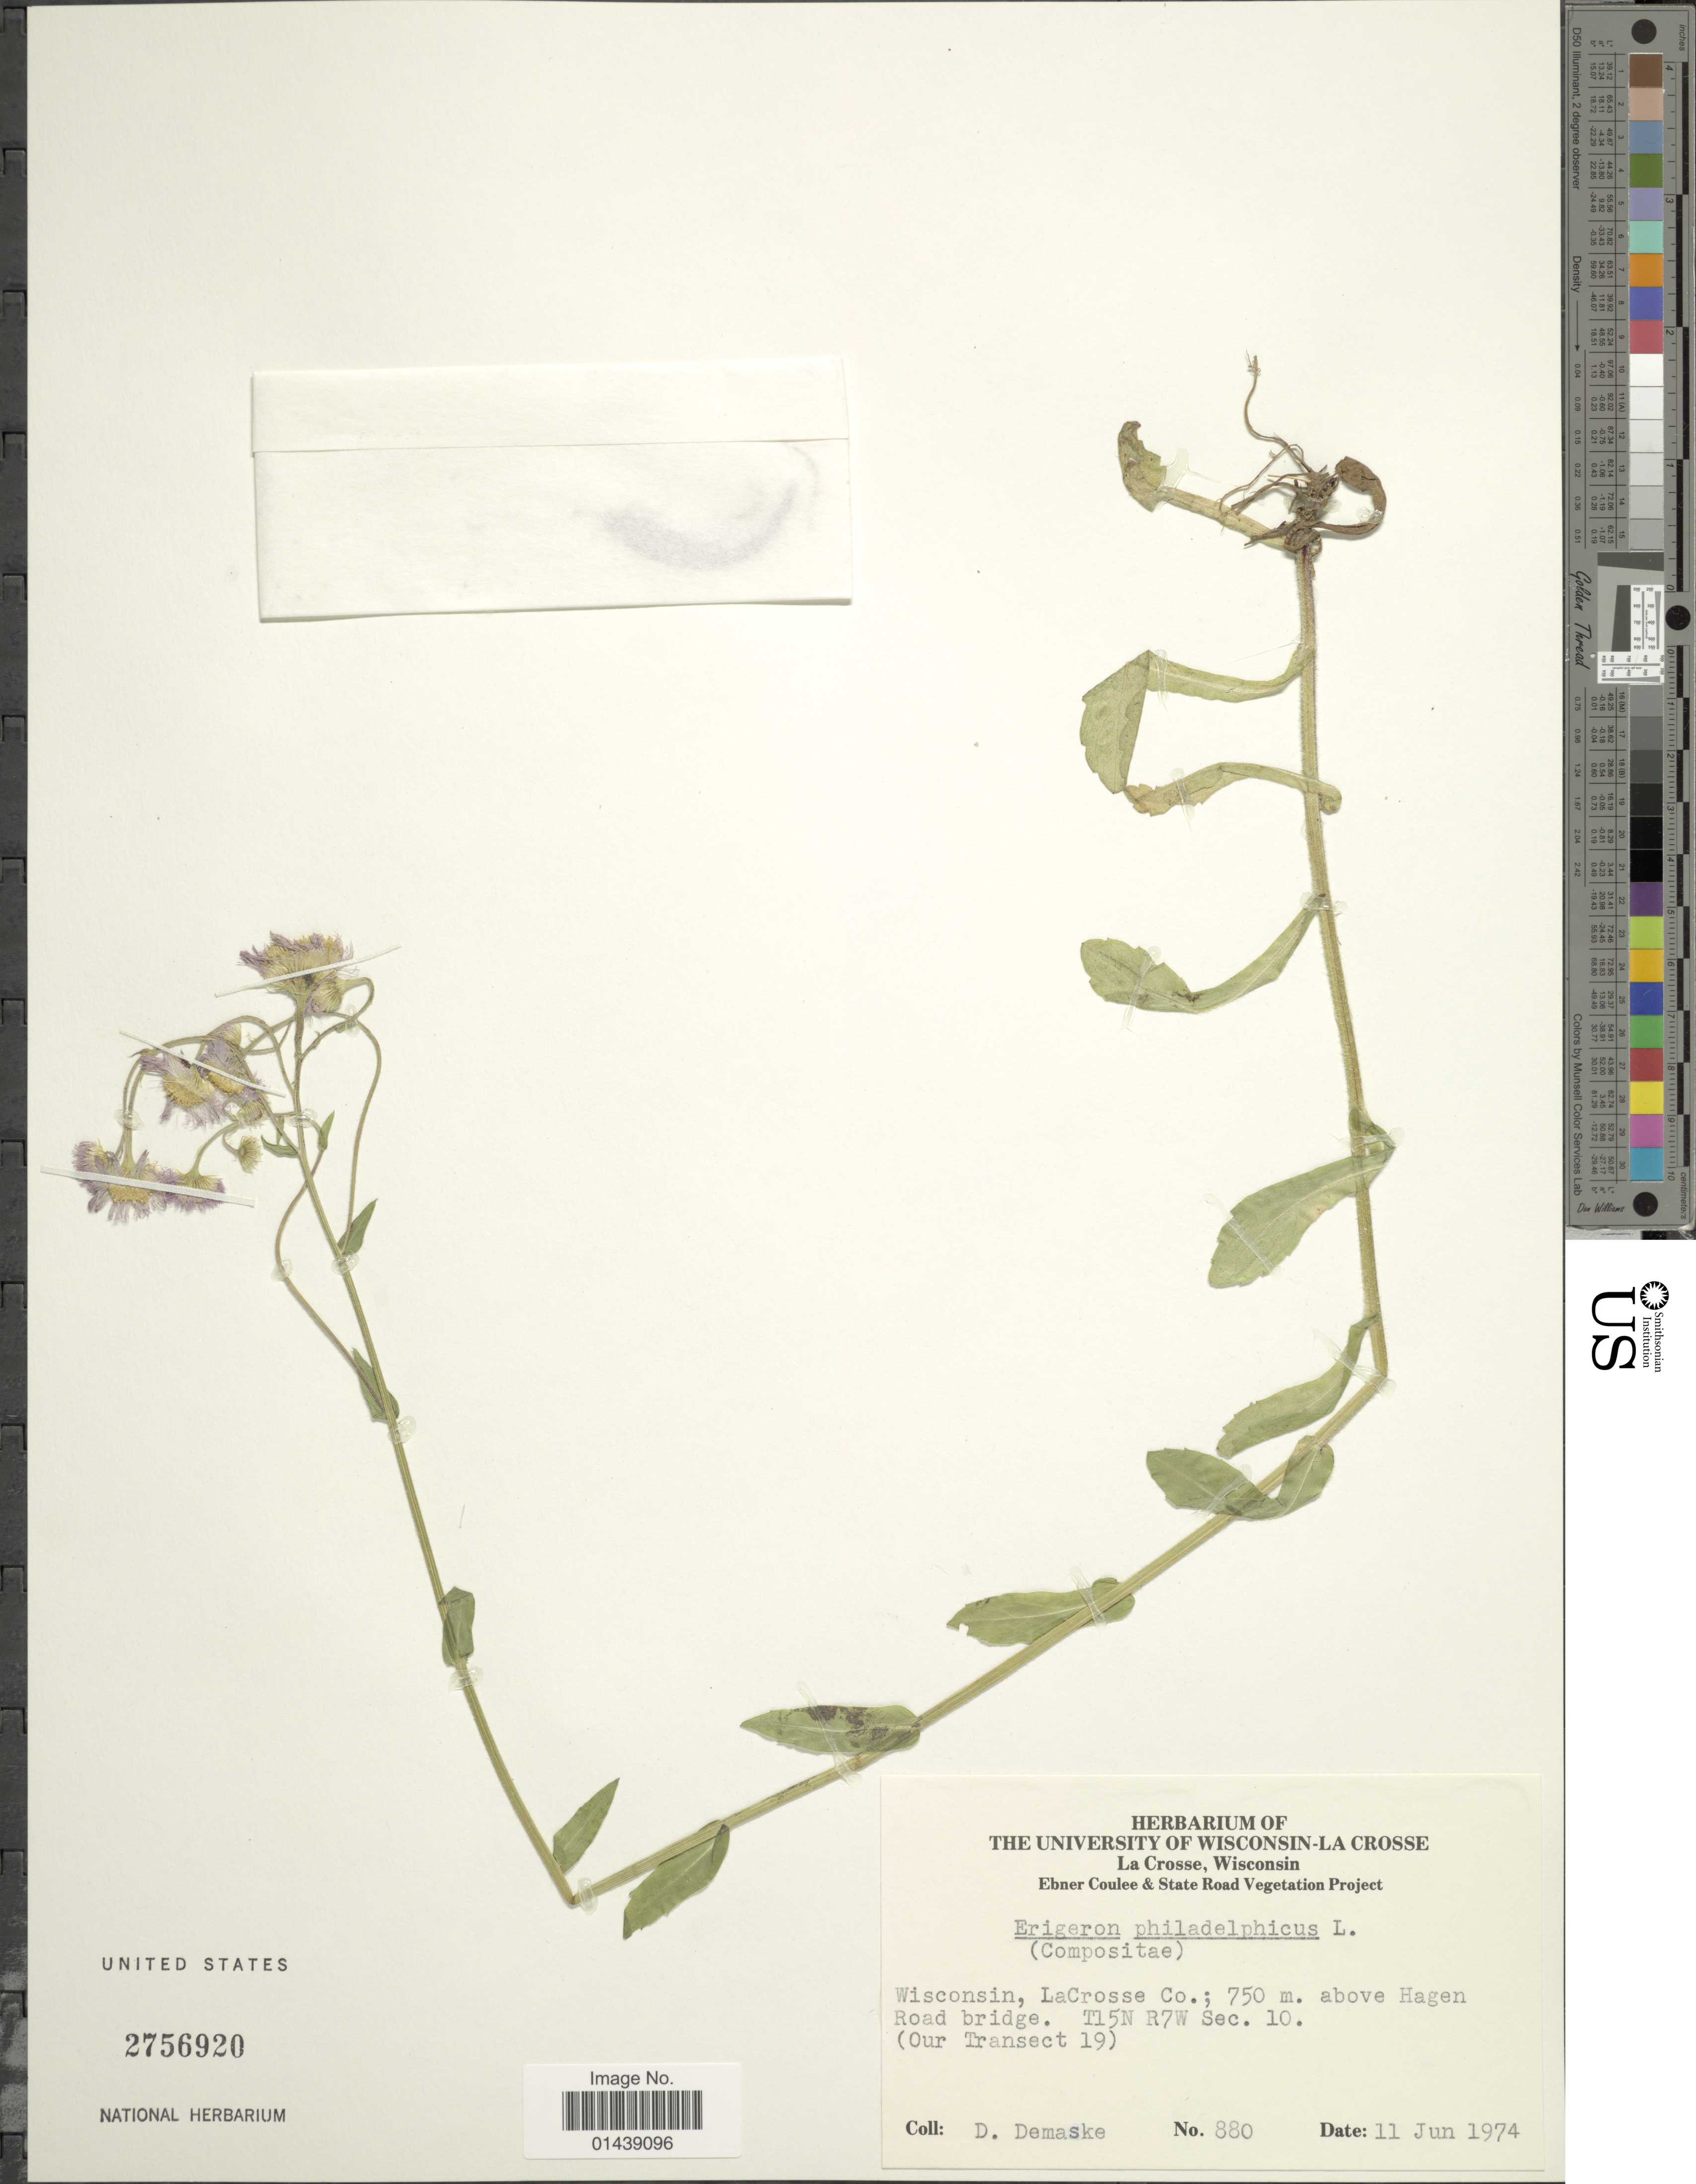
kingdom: Plantae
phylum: Tracheophyta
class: Magnoliopsida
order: Asterales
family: Asteraceae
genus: Erigeron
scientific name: Erigeron philadelphicus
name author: L.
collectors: D. Demaske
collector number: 880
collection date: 1974-06-11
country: United States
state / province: Wisconsin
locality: LaCrosse Co.; 750 m. above Hagen Road bridge. T15N R7W Sec. 10. (Our Transect 19)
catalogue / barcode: US 2756920